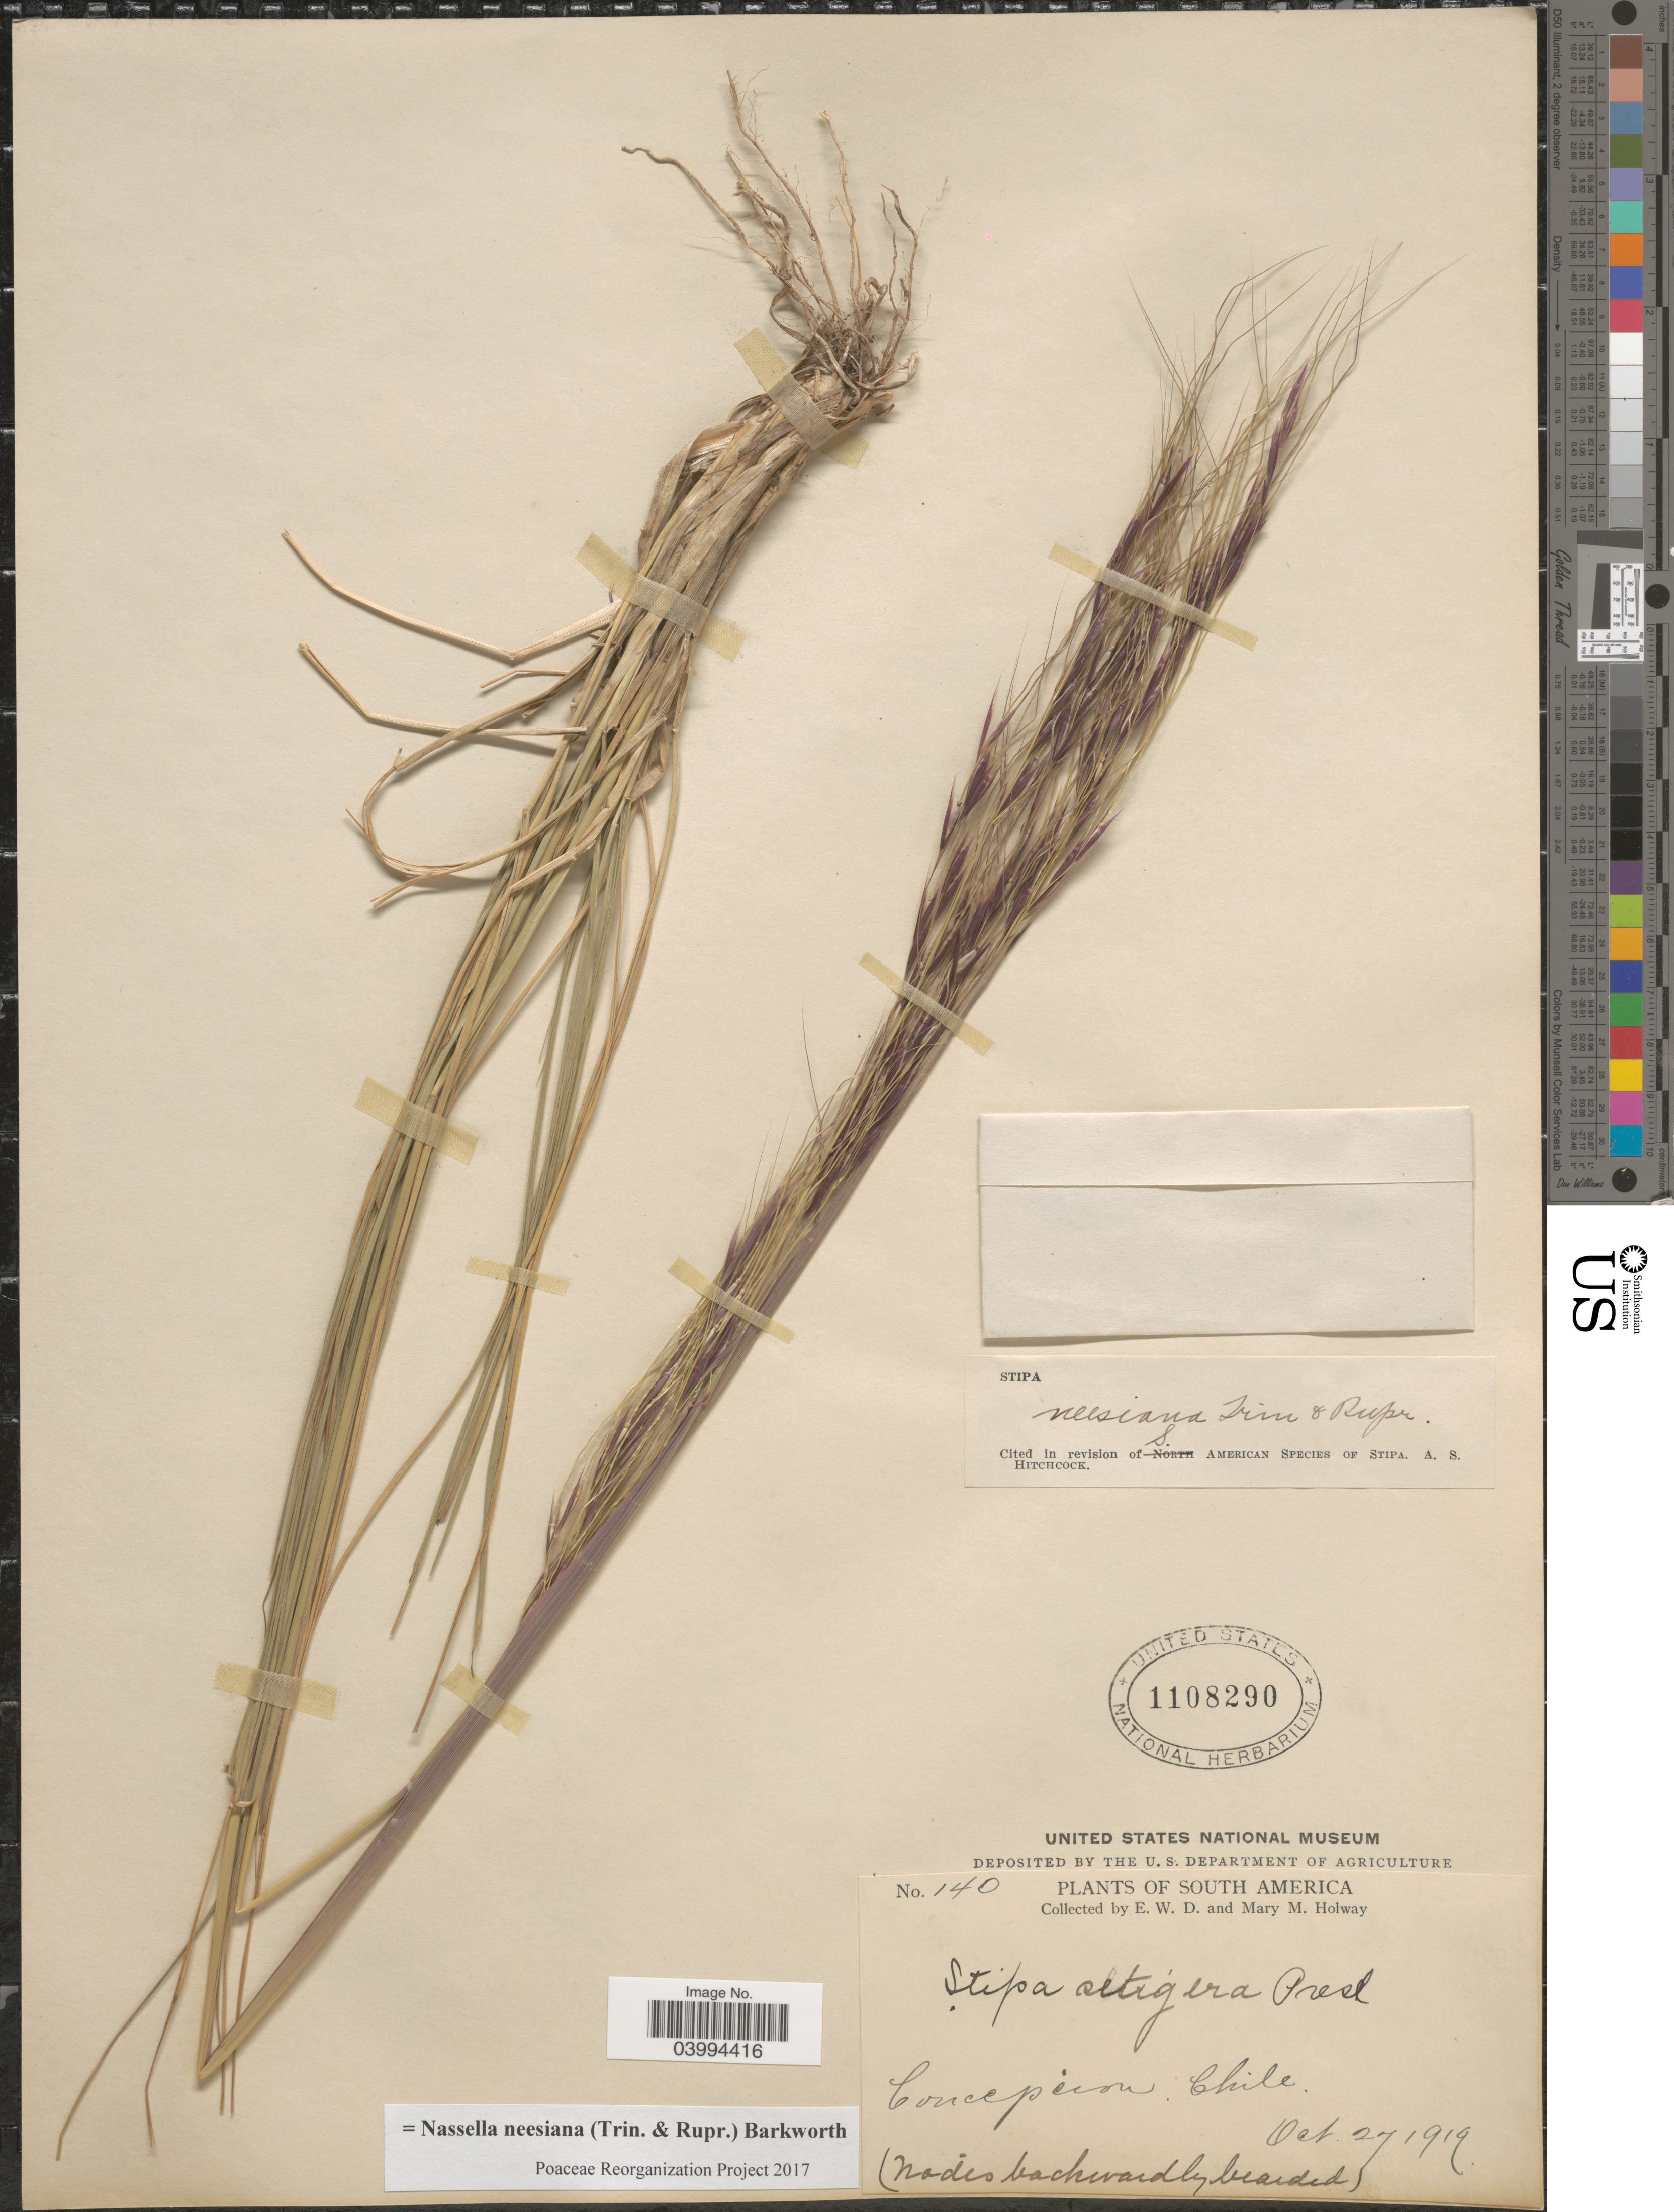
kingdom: Plantae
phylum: Tracheophyta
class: Liliopsida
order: Poales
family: Poaceae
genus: Nassella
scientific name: Nassella neesiana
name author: (Trin. & Rupr.) Barkworth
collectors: E. W. D. Holway & M. M. Holway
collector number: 140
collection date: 1919-10-27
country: Chile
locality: Concepcion.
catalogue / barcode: US 1108290